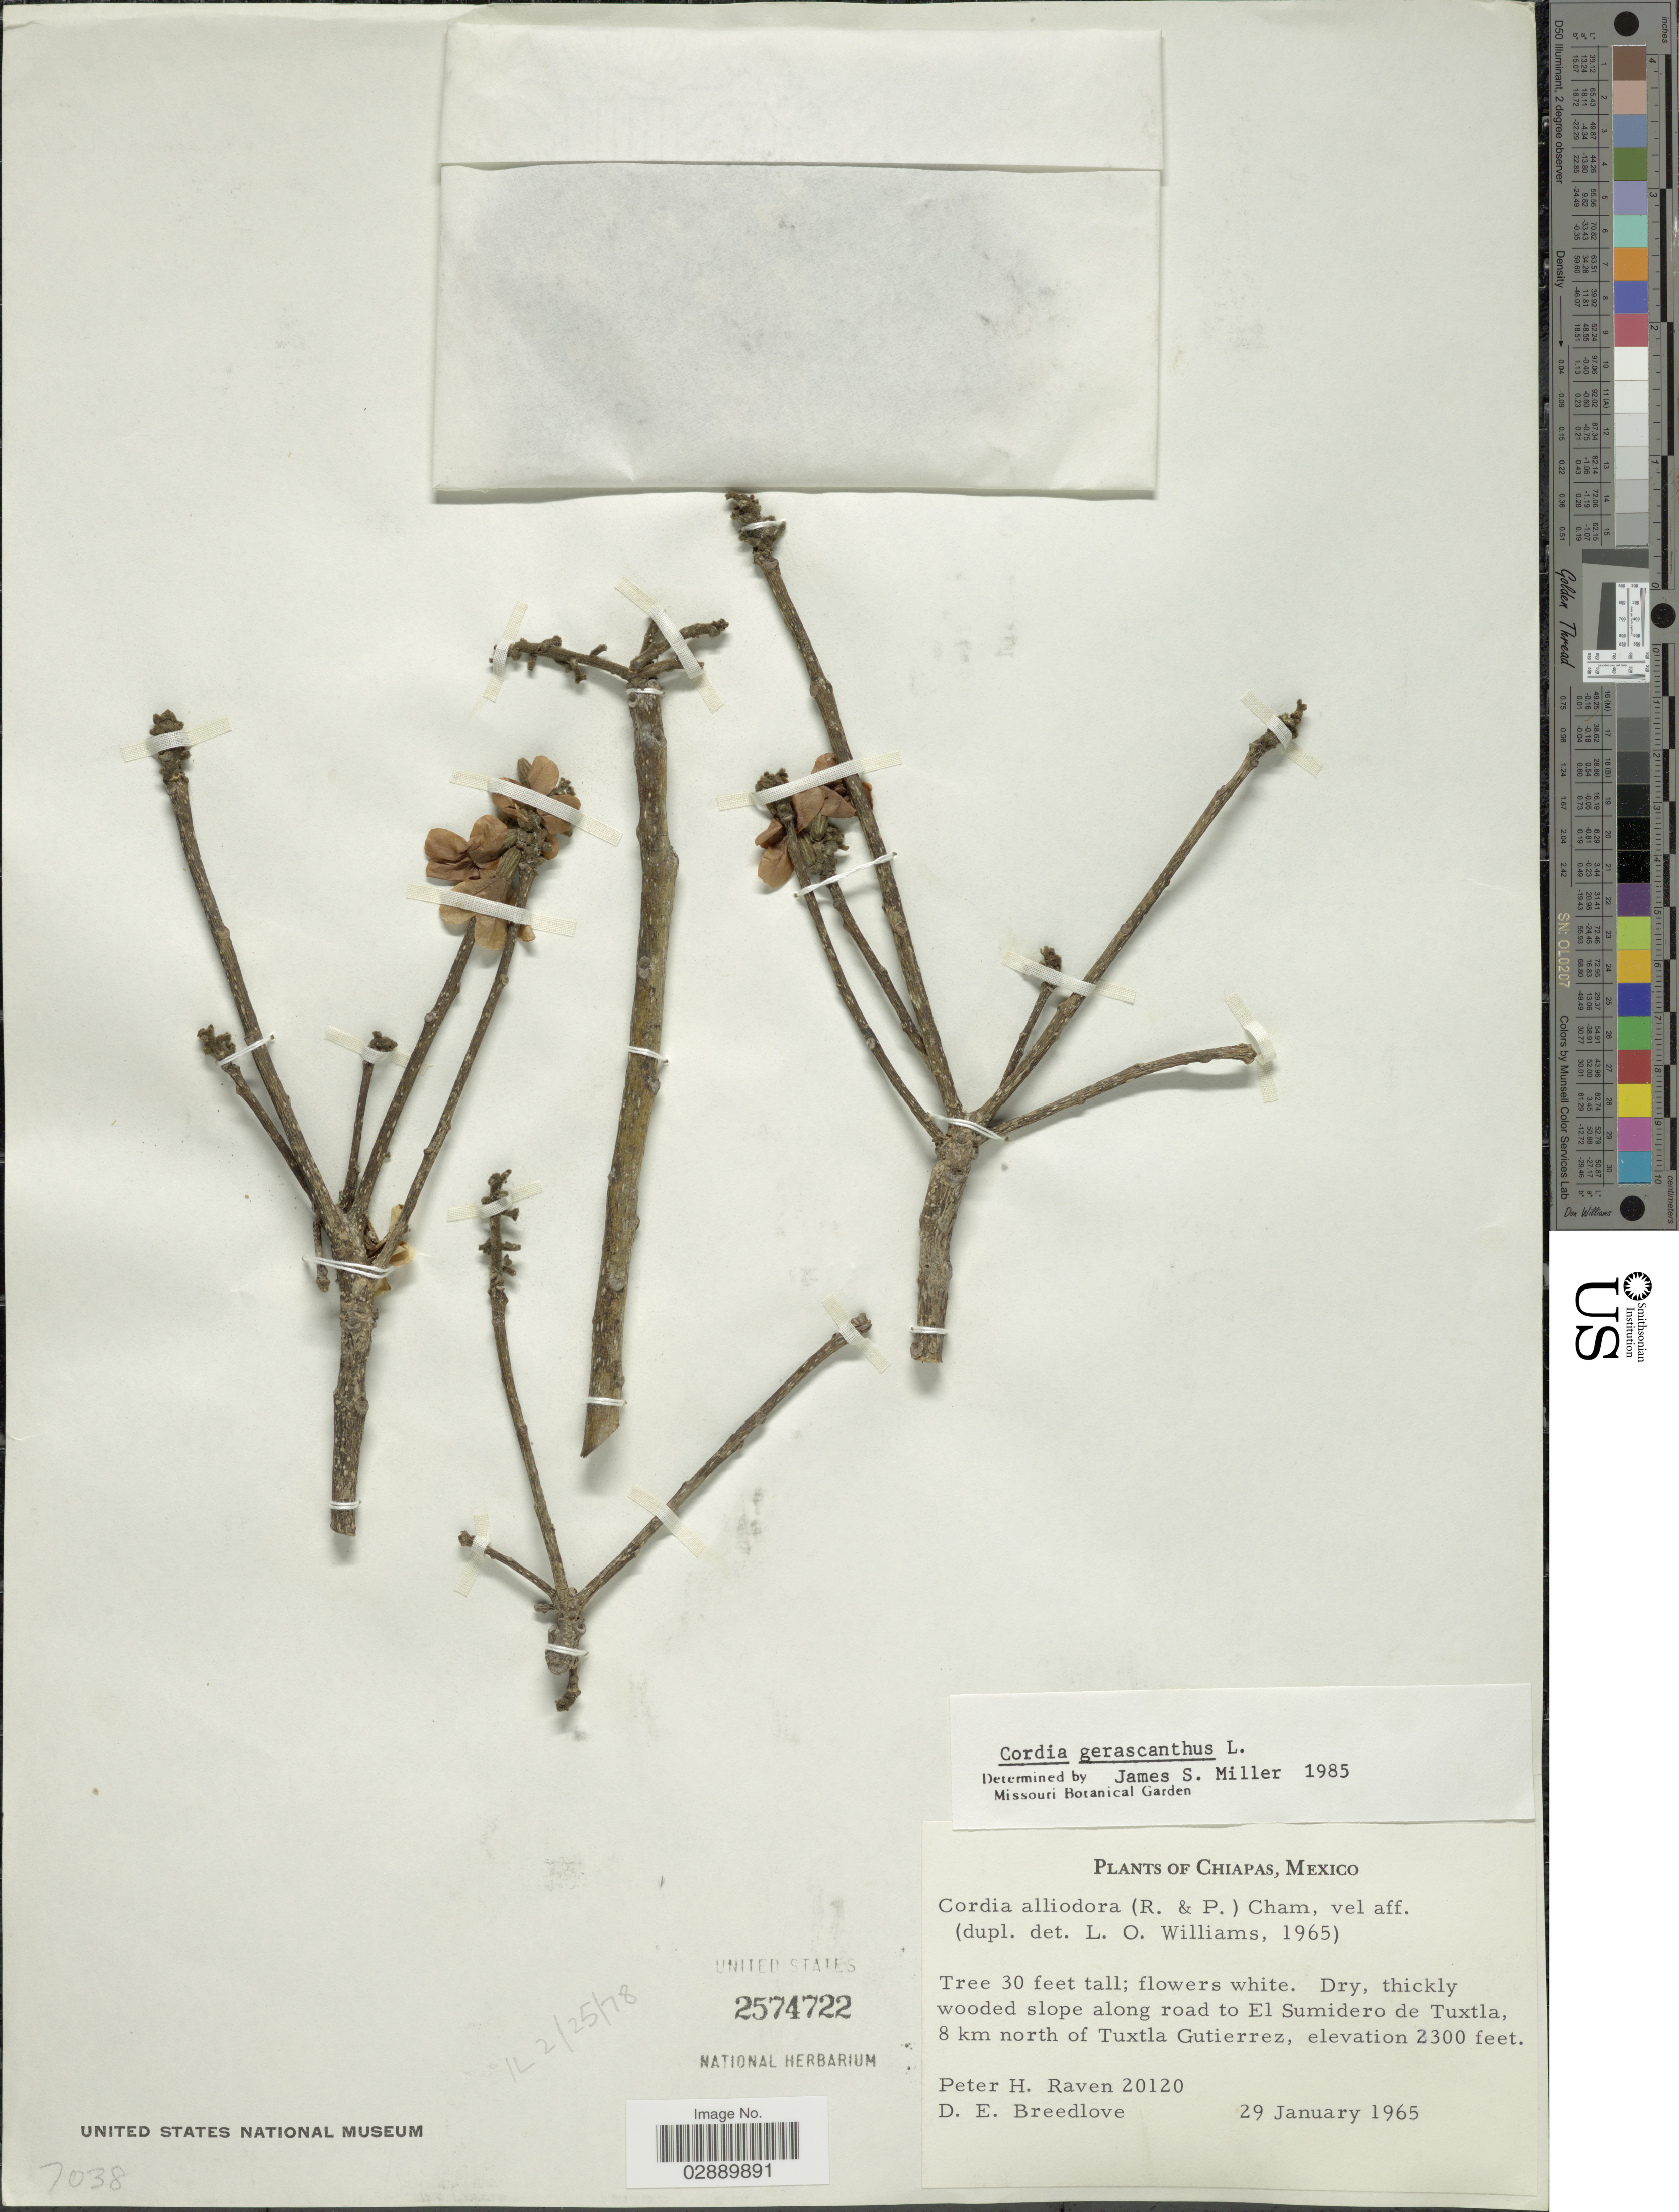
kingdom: Plantae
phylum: Tracheophyta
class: Magnoliopsida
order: Boraginales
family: Cordiaceae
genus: Cordia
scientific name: Cordia gerascanthus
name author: L.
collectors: P. Raven & D. E. Breedlove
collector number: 20120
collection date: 1965-01-29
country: Mexico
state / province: Chiapas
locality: Along road to El Sumidero de Tuxtla, 8 km north of Tuxtla Gutierrez.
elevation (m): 701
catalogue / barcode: US 2574722